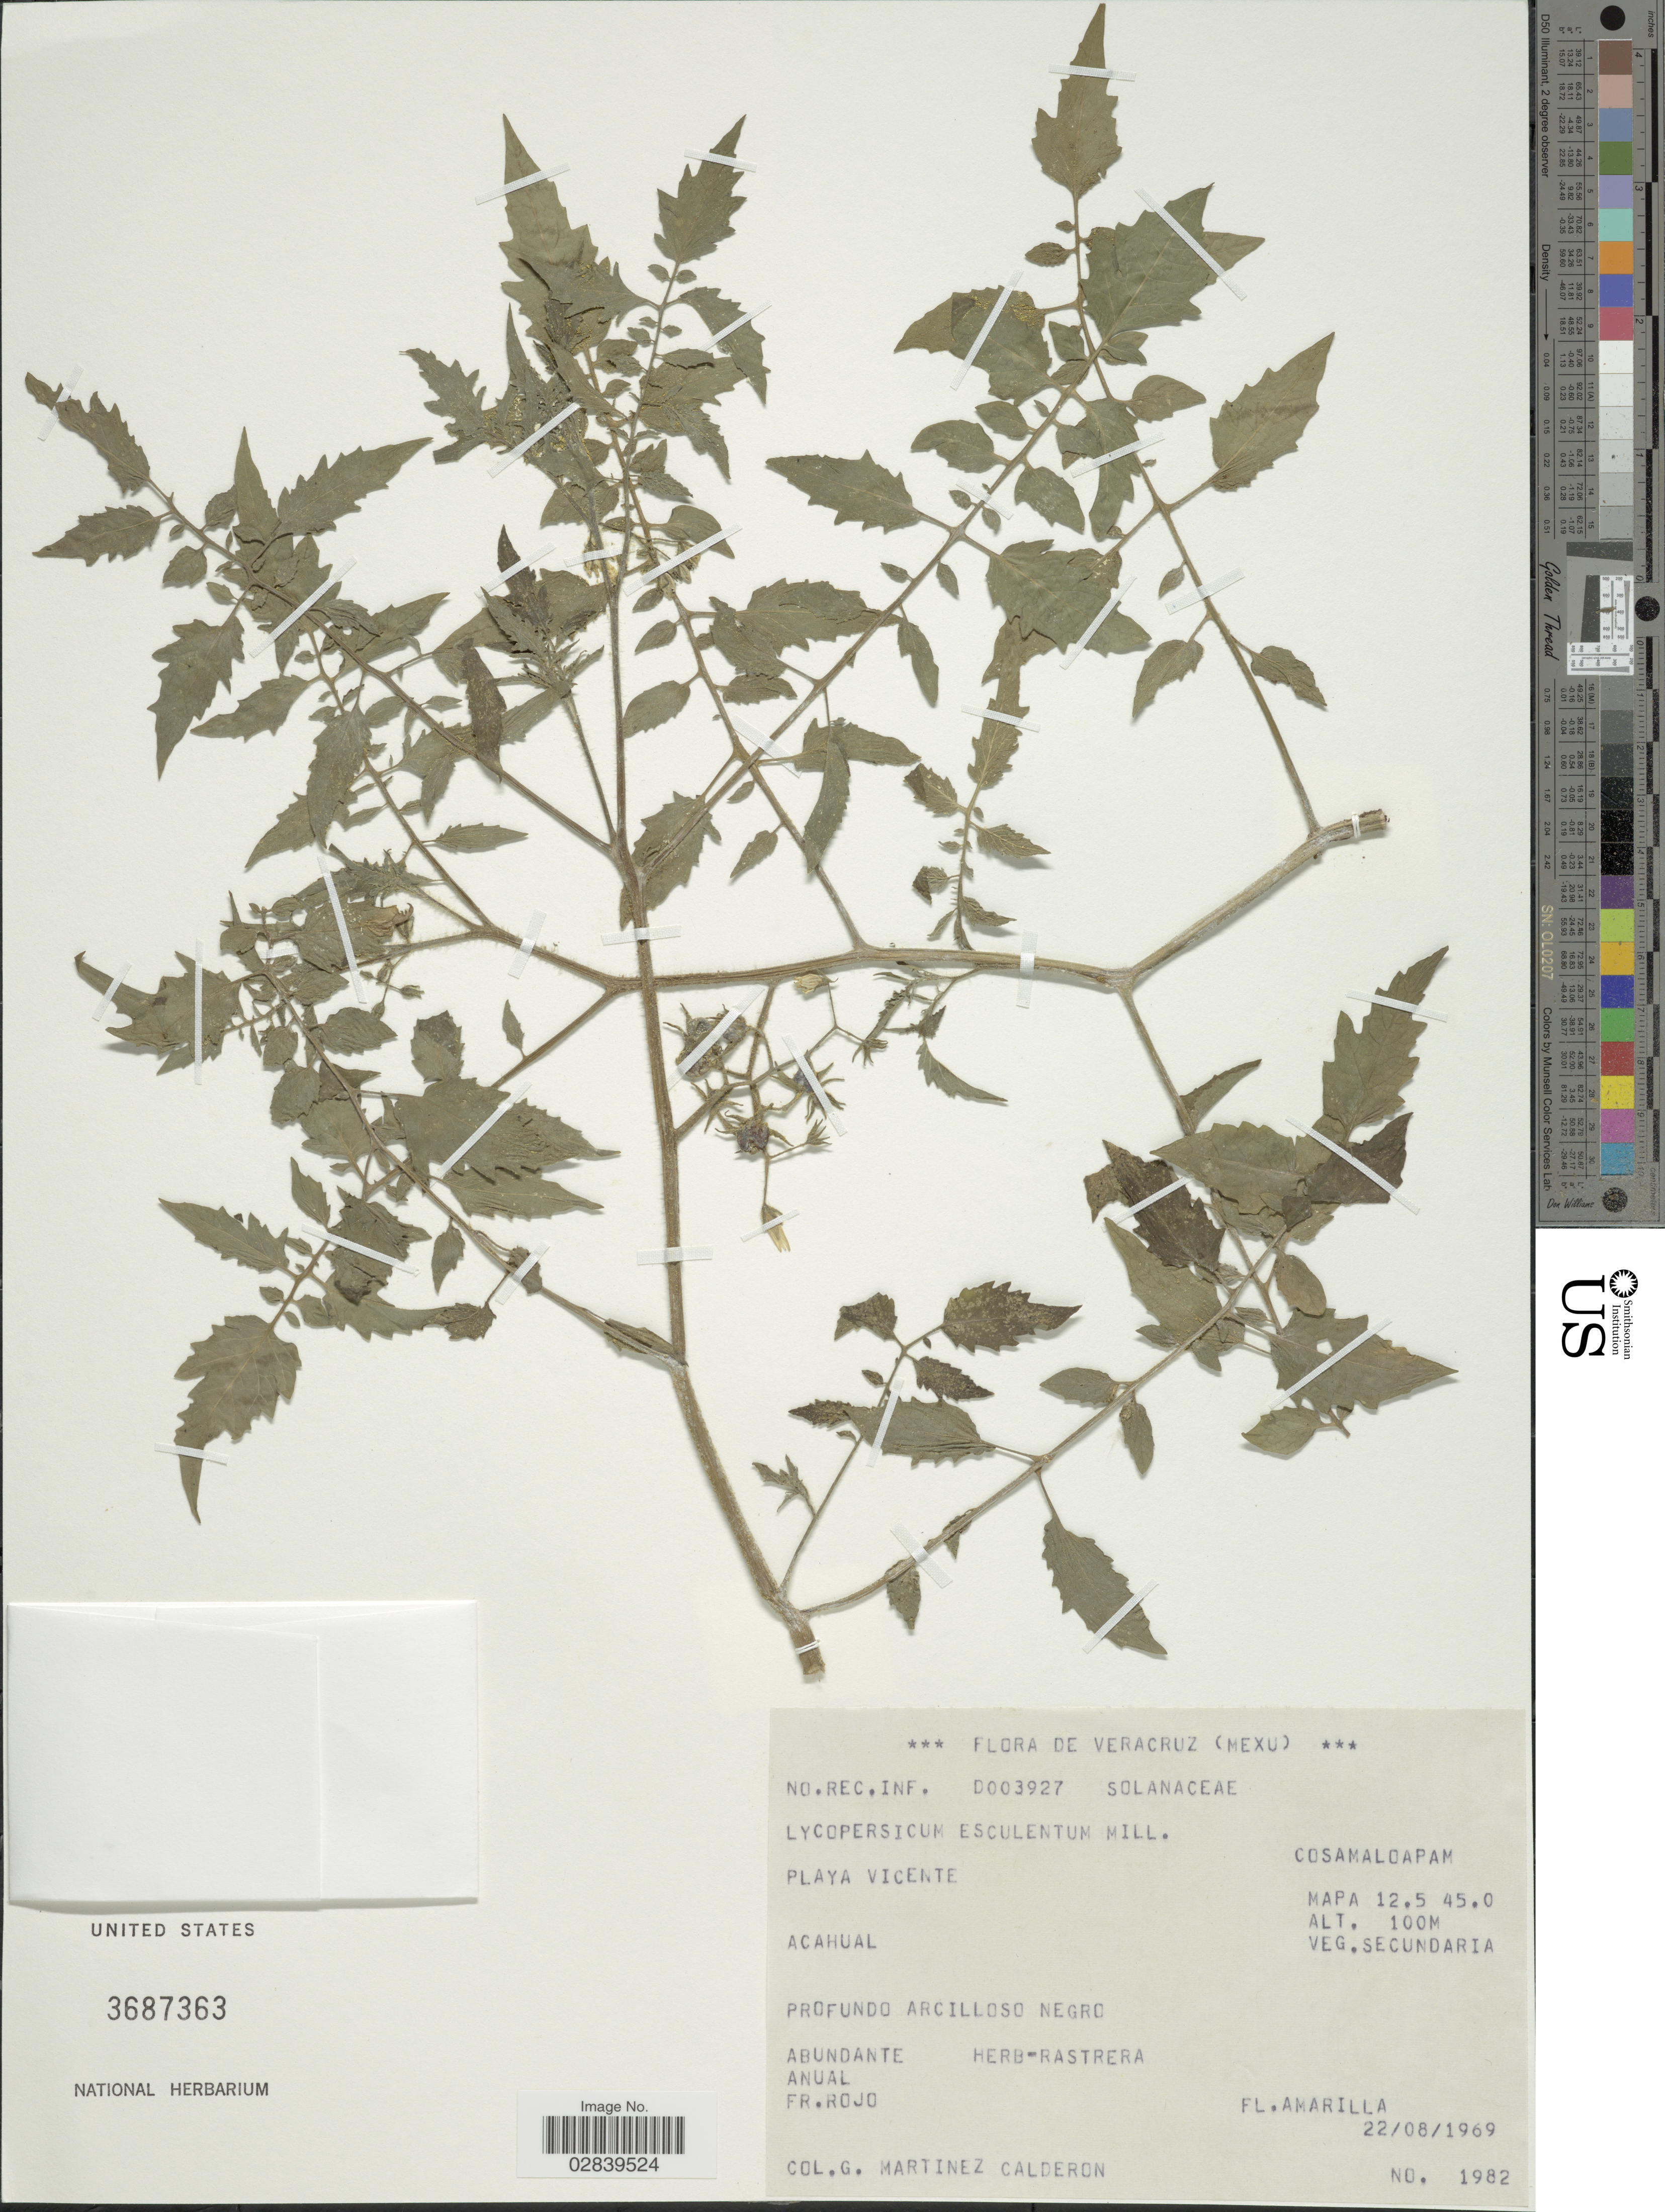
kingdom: Plantae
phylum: Tracheophyta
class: Magnoliopsida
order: Solanales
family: Solanaceae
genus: Lycopersicon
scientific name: Lycopersicon esculentum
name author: Mill.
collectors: G. Martínez Calderón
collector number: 1982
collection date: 1969-08-22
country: Mexico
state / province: Veracruz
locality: Veracruz, Playa Vicente, Acahual, Cosamaloapam, Mapa 12.5 45.0.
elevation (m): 100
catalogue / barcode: US 3687363